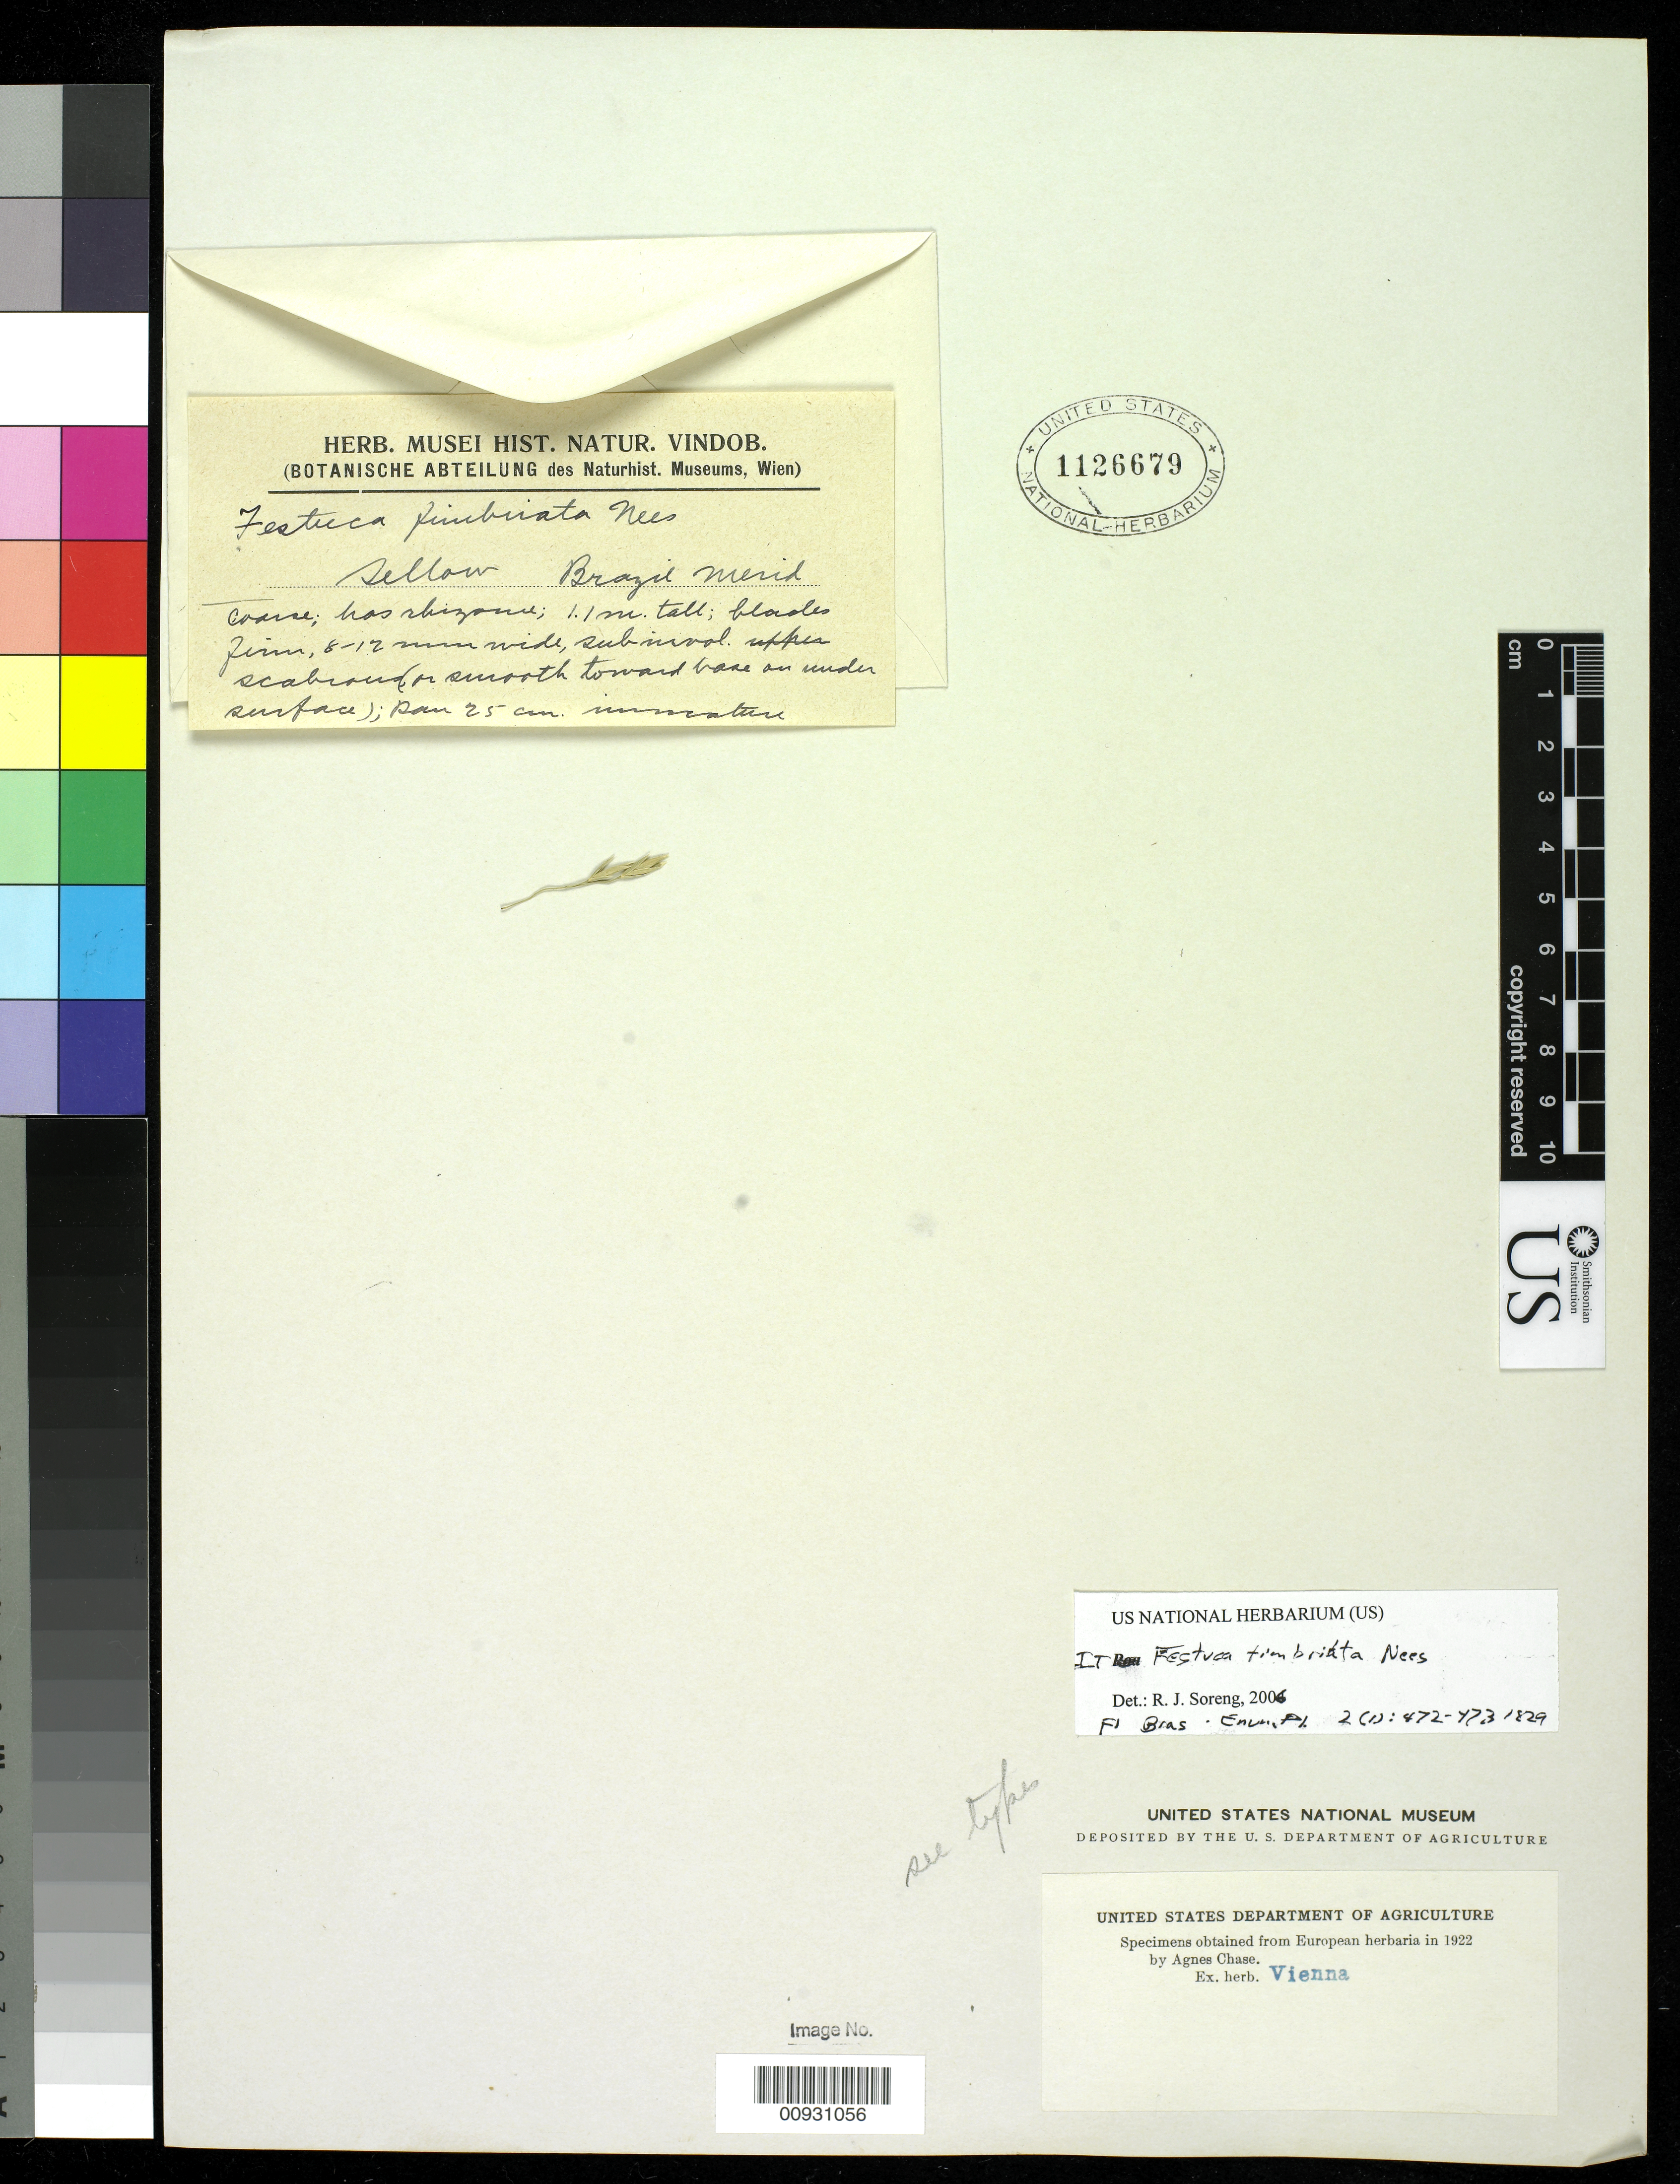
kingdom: Plantae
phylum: Tracheophyta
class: Liliopsida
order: Poales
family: Poaceae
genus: Festuca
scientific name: Festuca fimbriata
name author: Nees in Mart.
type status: Isotype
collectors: F. Sellow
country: Brazil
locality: Brazil merid. [Protologue, "Habitat ad Monte-Video", =Uruguay?]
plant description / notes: Fragmentary material of type specimen ex herb. Vienna.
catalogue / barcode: US 1126679